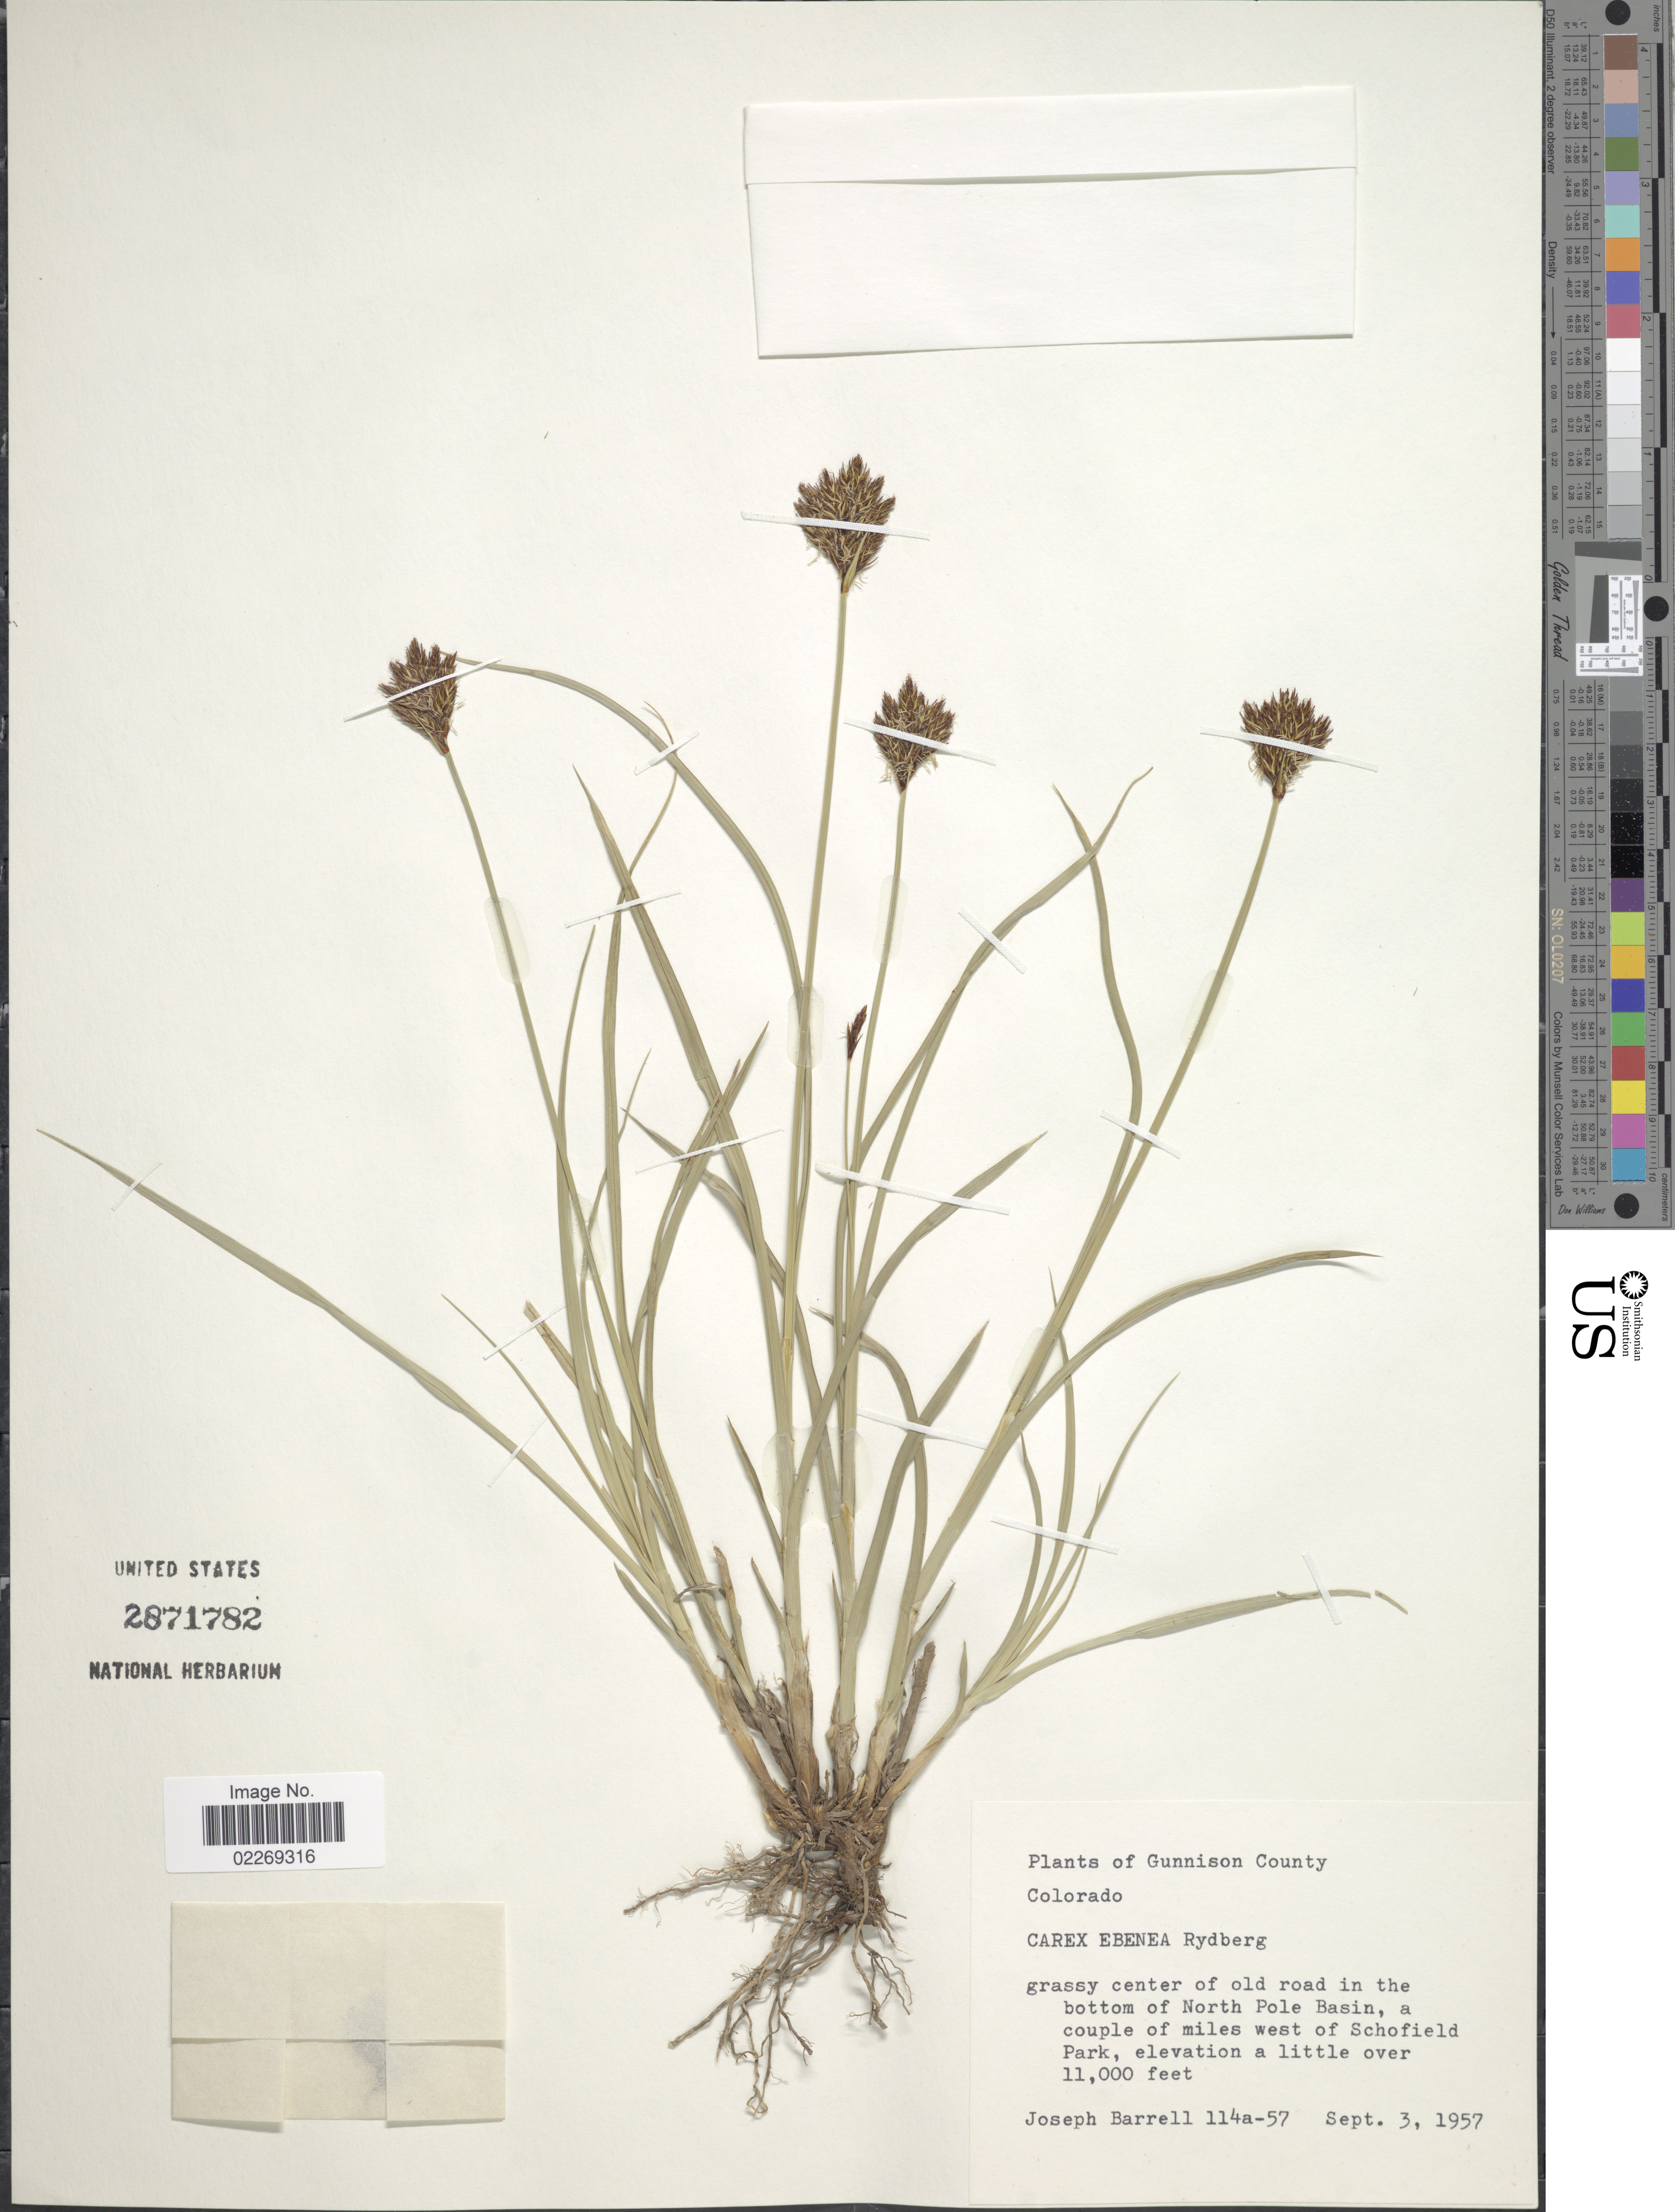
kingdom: Plantae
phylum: Tracheophyta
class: Liliopsida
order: Poales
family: Cyperaceae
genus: Carex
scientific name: Carex ebenea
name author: Rydb.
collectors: J. Barrell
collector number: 114a-57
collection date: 1957-09-03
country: United States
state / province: Colorado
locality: Gunnison County. Grassy center of old road in the bottom of North Pole Basin, a couple of miles west of Schofield Park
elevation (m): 3353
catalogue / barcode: US 2871782